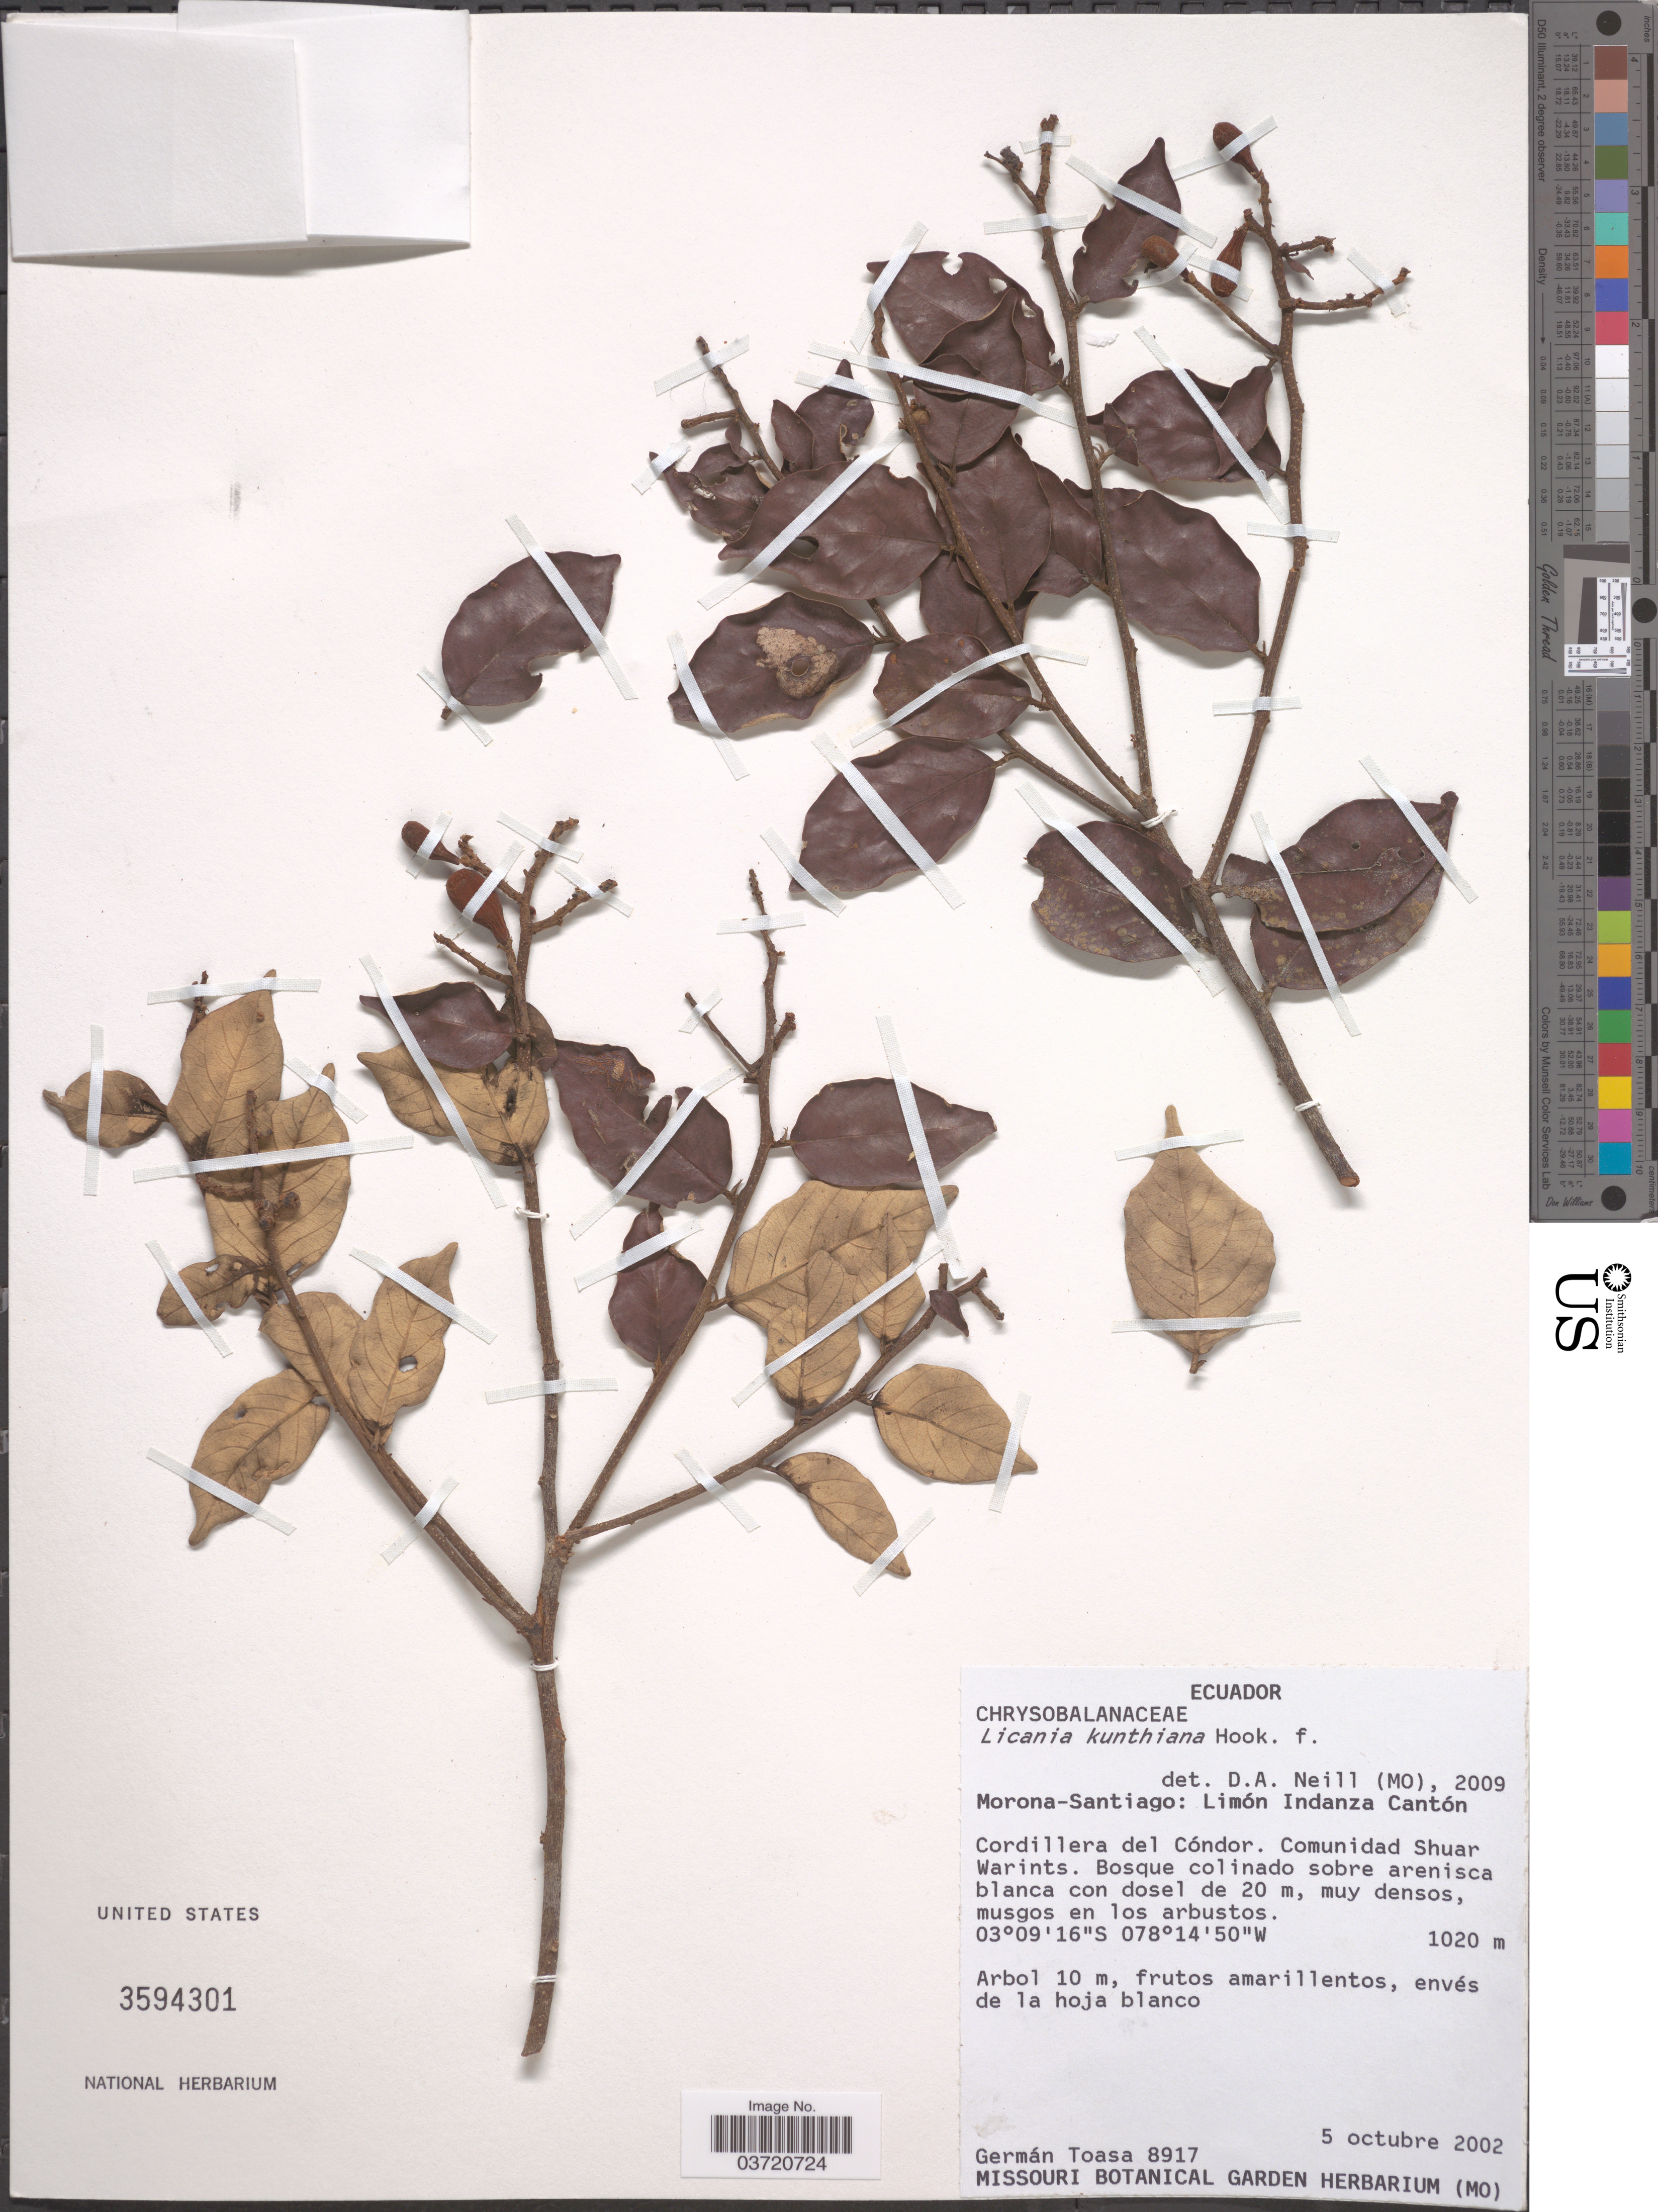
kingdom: Plantae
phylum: Tracheophyta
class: Magnoliopsida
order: Malpighiales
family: Chrysobalanaceae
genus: Licania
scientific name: Licania kunthiana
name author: Hook. f. in Mart.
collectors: G. Toasa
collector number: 8917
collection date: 2002-10-05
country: Ecuador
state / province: Morona-Santiago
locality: Limón Indanza Cantó. Cordillera del Cóndor. Comunidad Shuar Warints.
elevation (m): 1020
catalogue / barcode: US 3594301